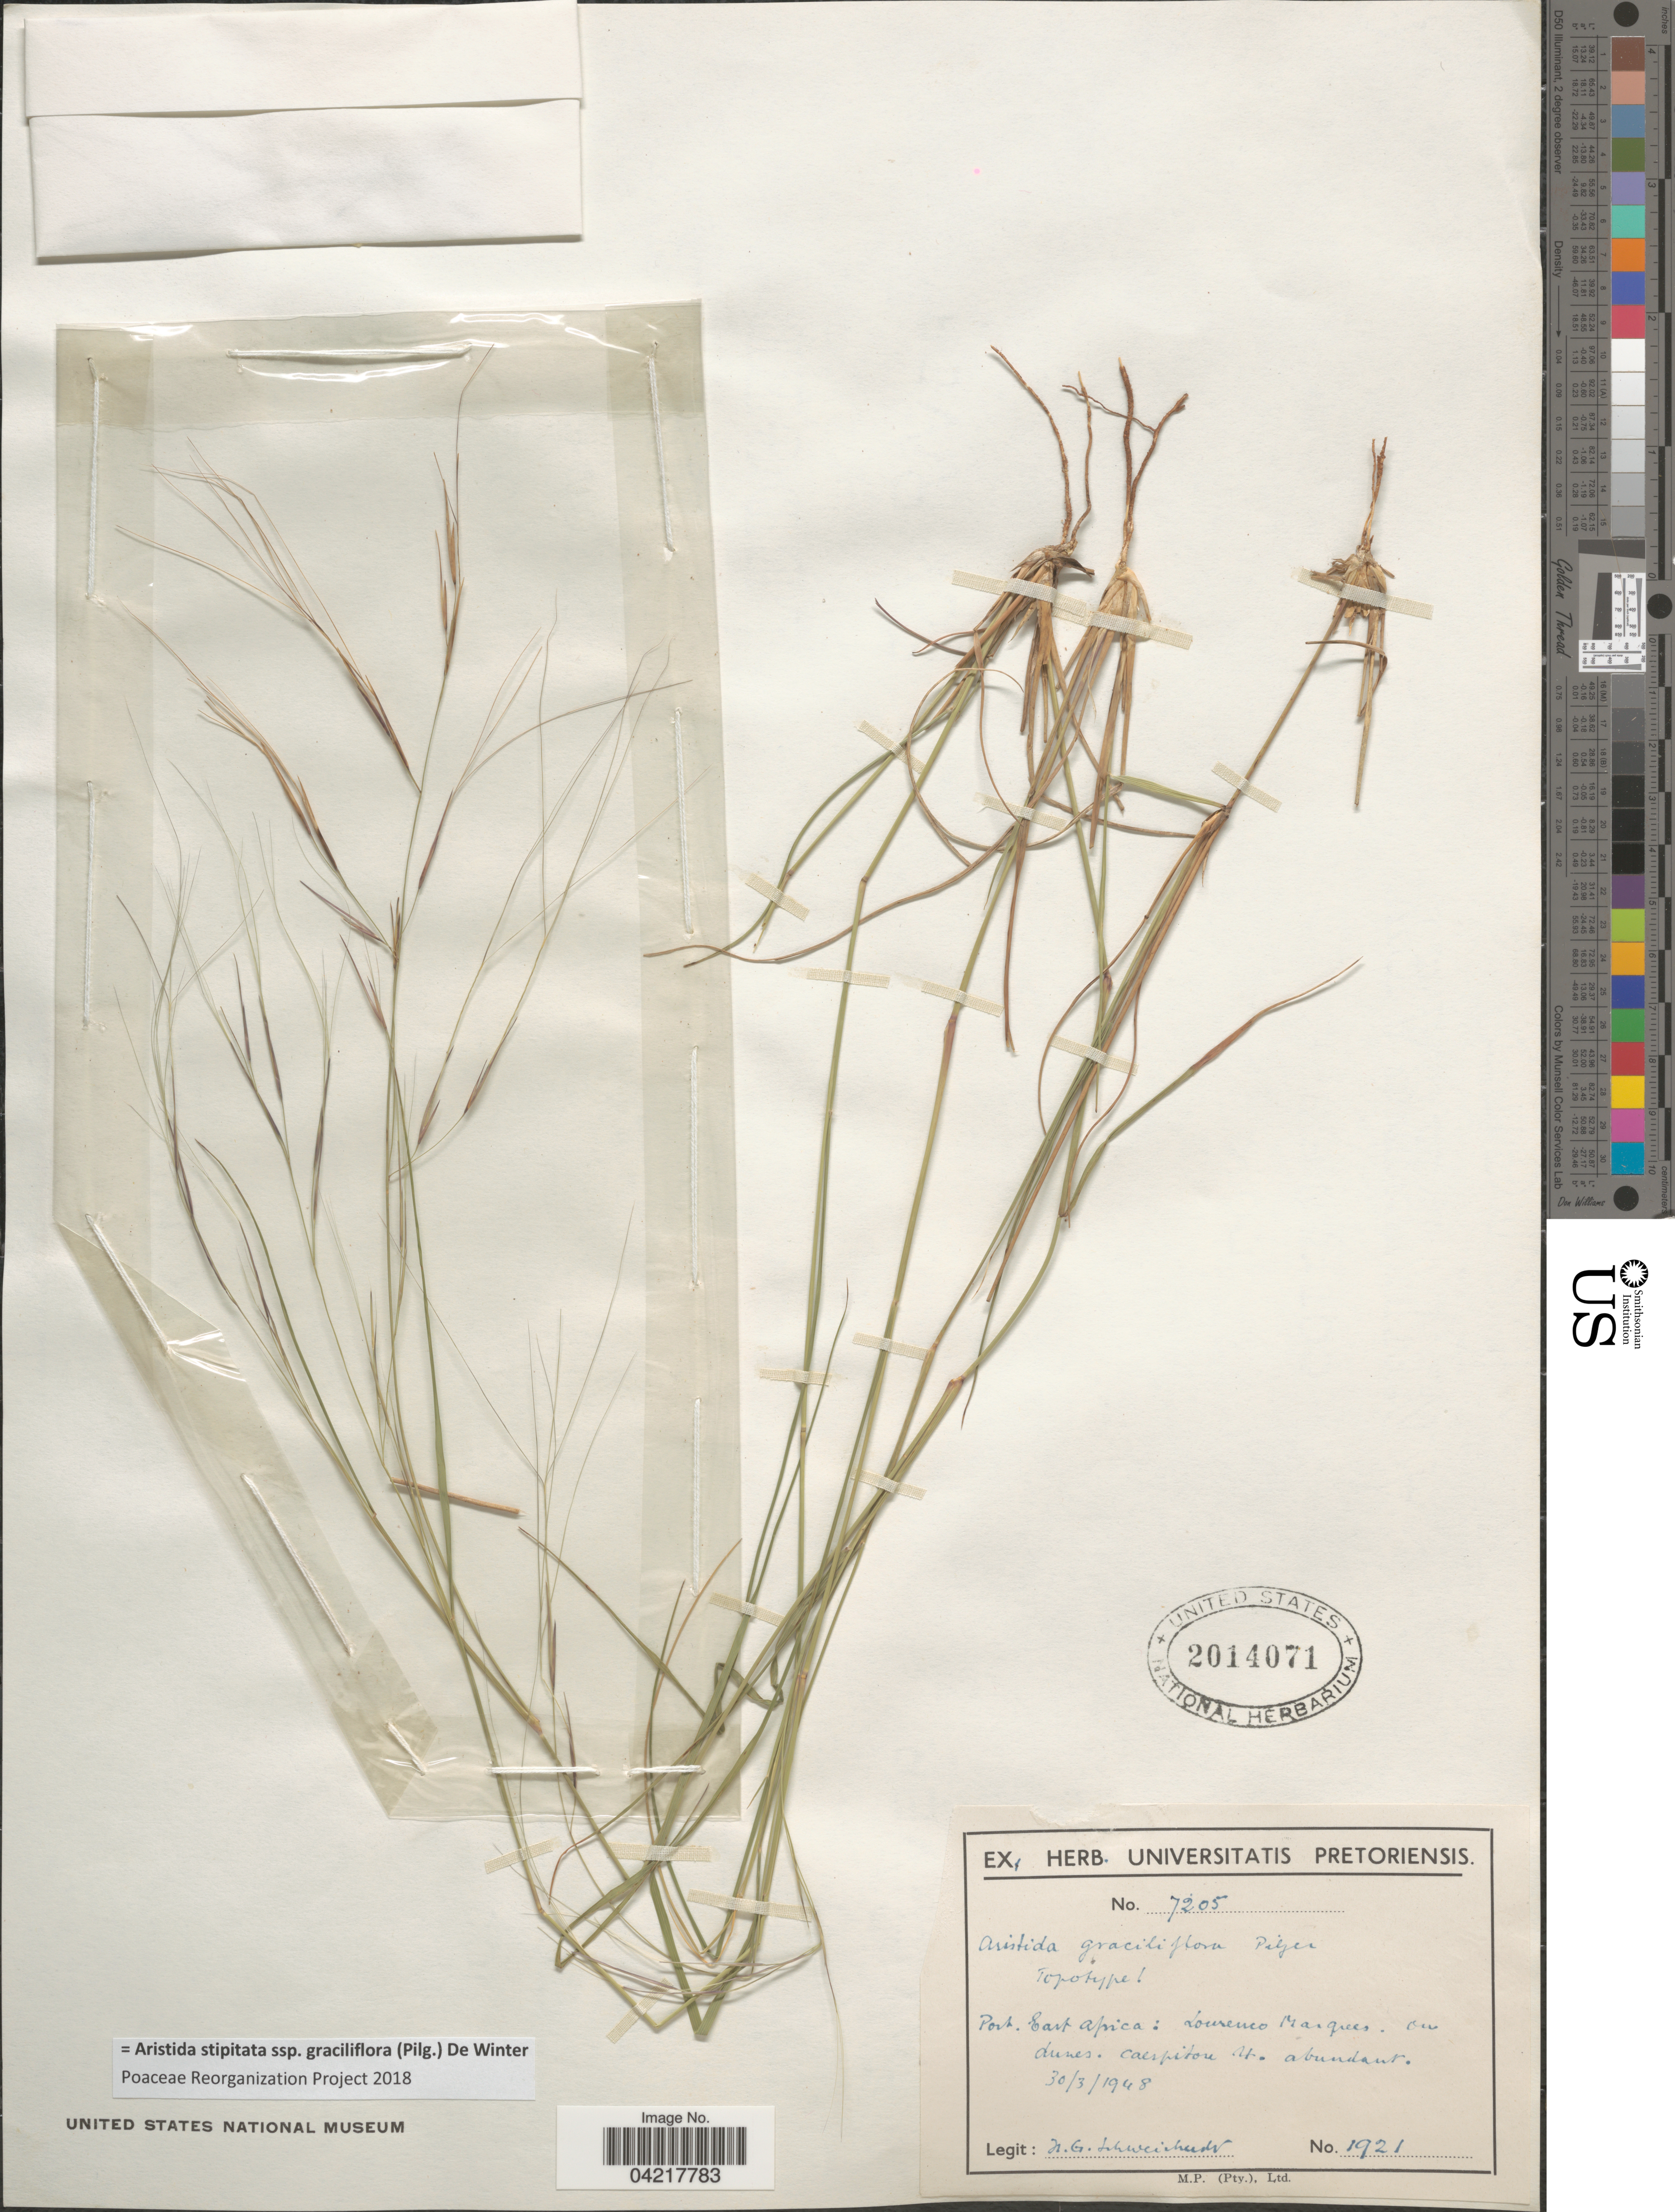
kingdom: Plantae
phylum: Tracheophyta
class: Liliopsida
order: Poales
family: Poaceae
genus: Aristida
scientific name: Aristida stipitata var. graciliflora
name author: (Pilg.) De Winter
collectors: H. Schweickerdt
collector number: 1921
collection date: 1948-03-30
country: Mozambique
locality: Port. East Africa: Lourenco Marques: on dunes.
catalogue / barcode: US 2014071